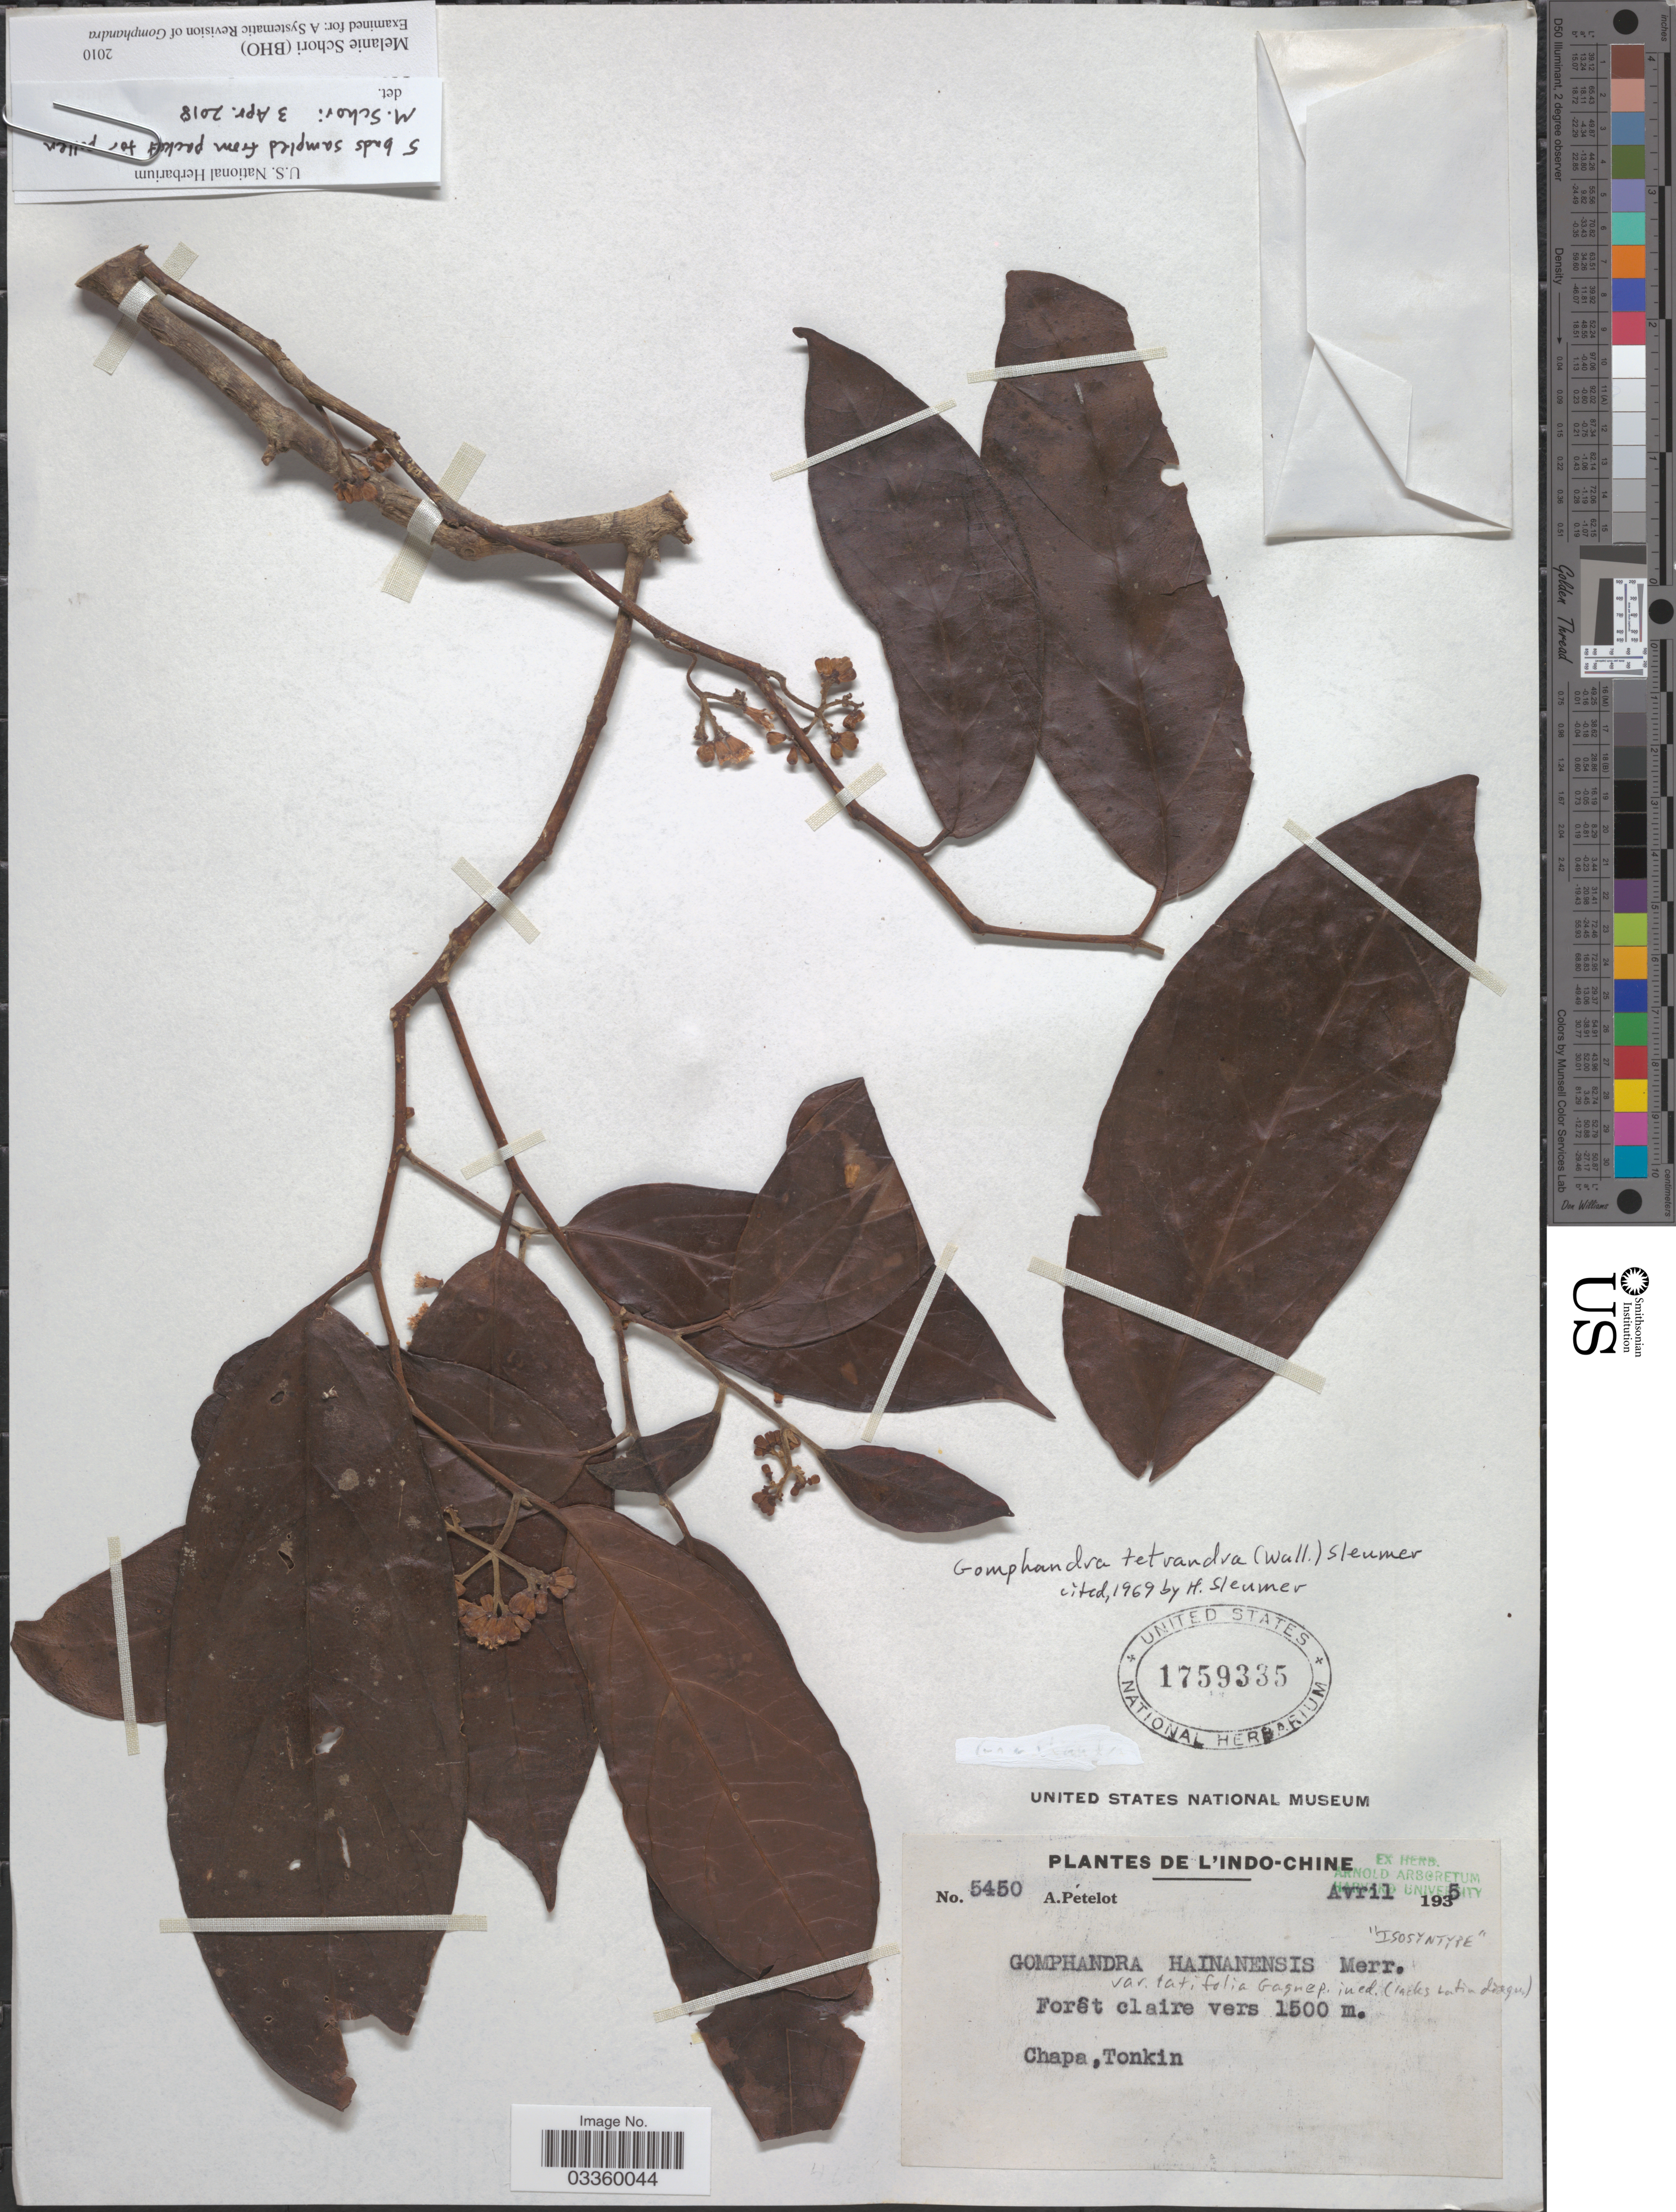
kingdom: Plantae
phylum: Tracheophyta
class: Magnoliopsida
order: Cardiopteridales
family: Stemonuraceae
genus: Gomphandra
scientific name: Gomphandra cambodiana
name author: Pierre ex Gagnep.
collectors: A. Petelot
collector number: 5450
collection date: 1935-04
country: Vietnam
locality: L'Indo-Chine. Forêt claire. Chapa, Tonkin.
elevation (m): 1500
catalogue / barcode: US 1759335